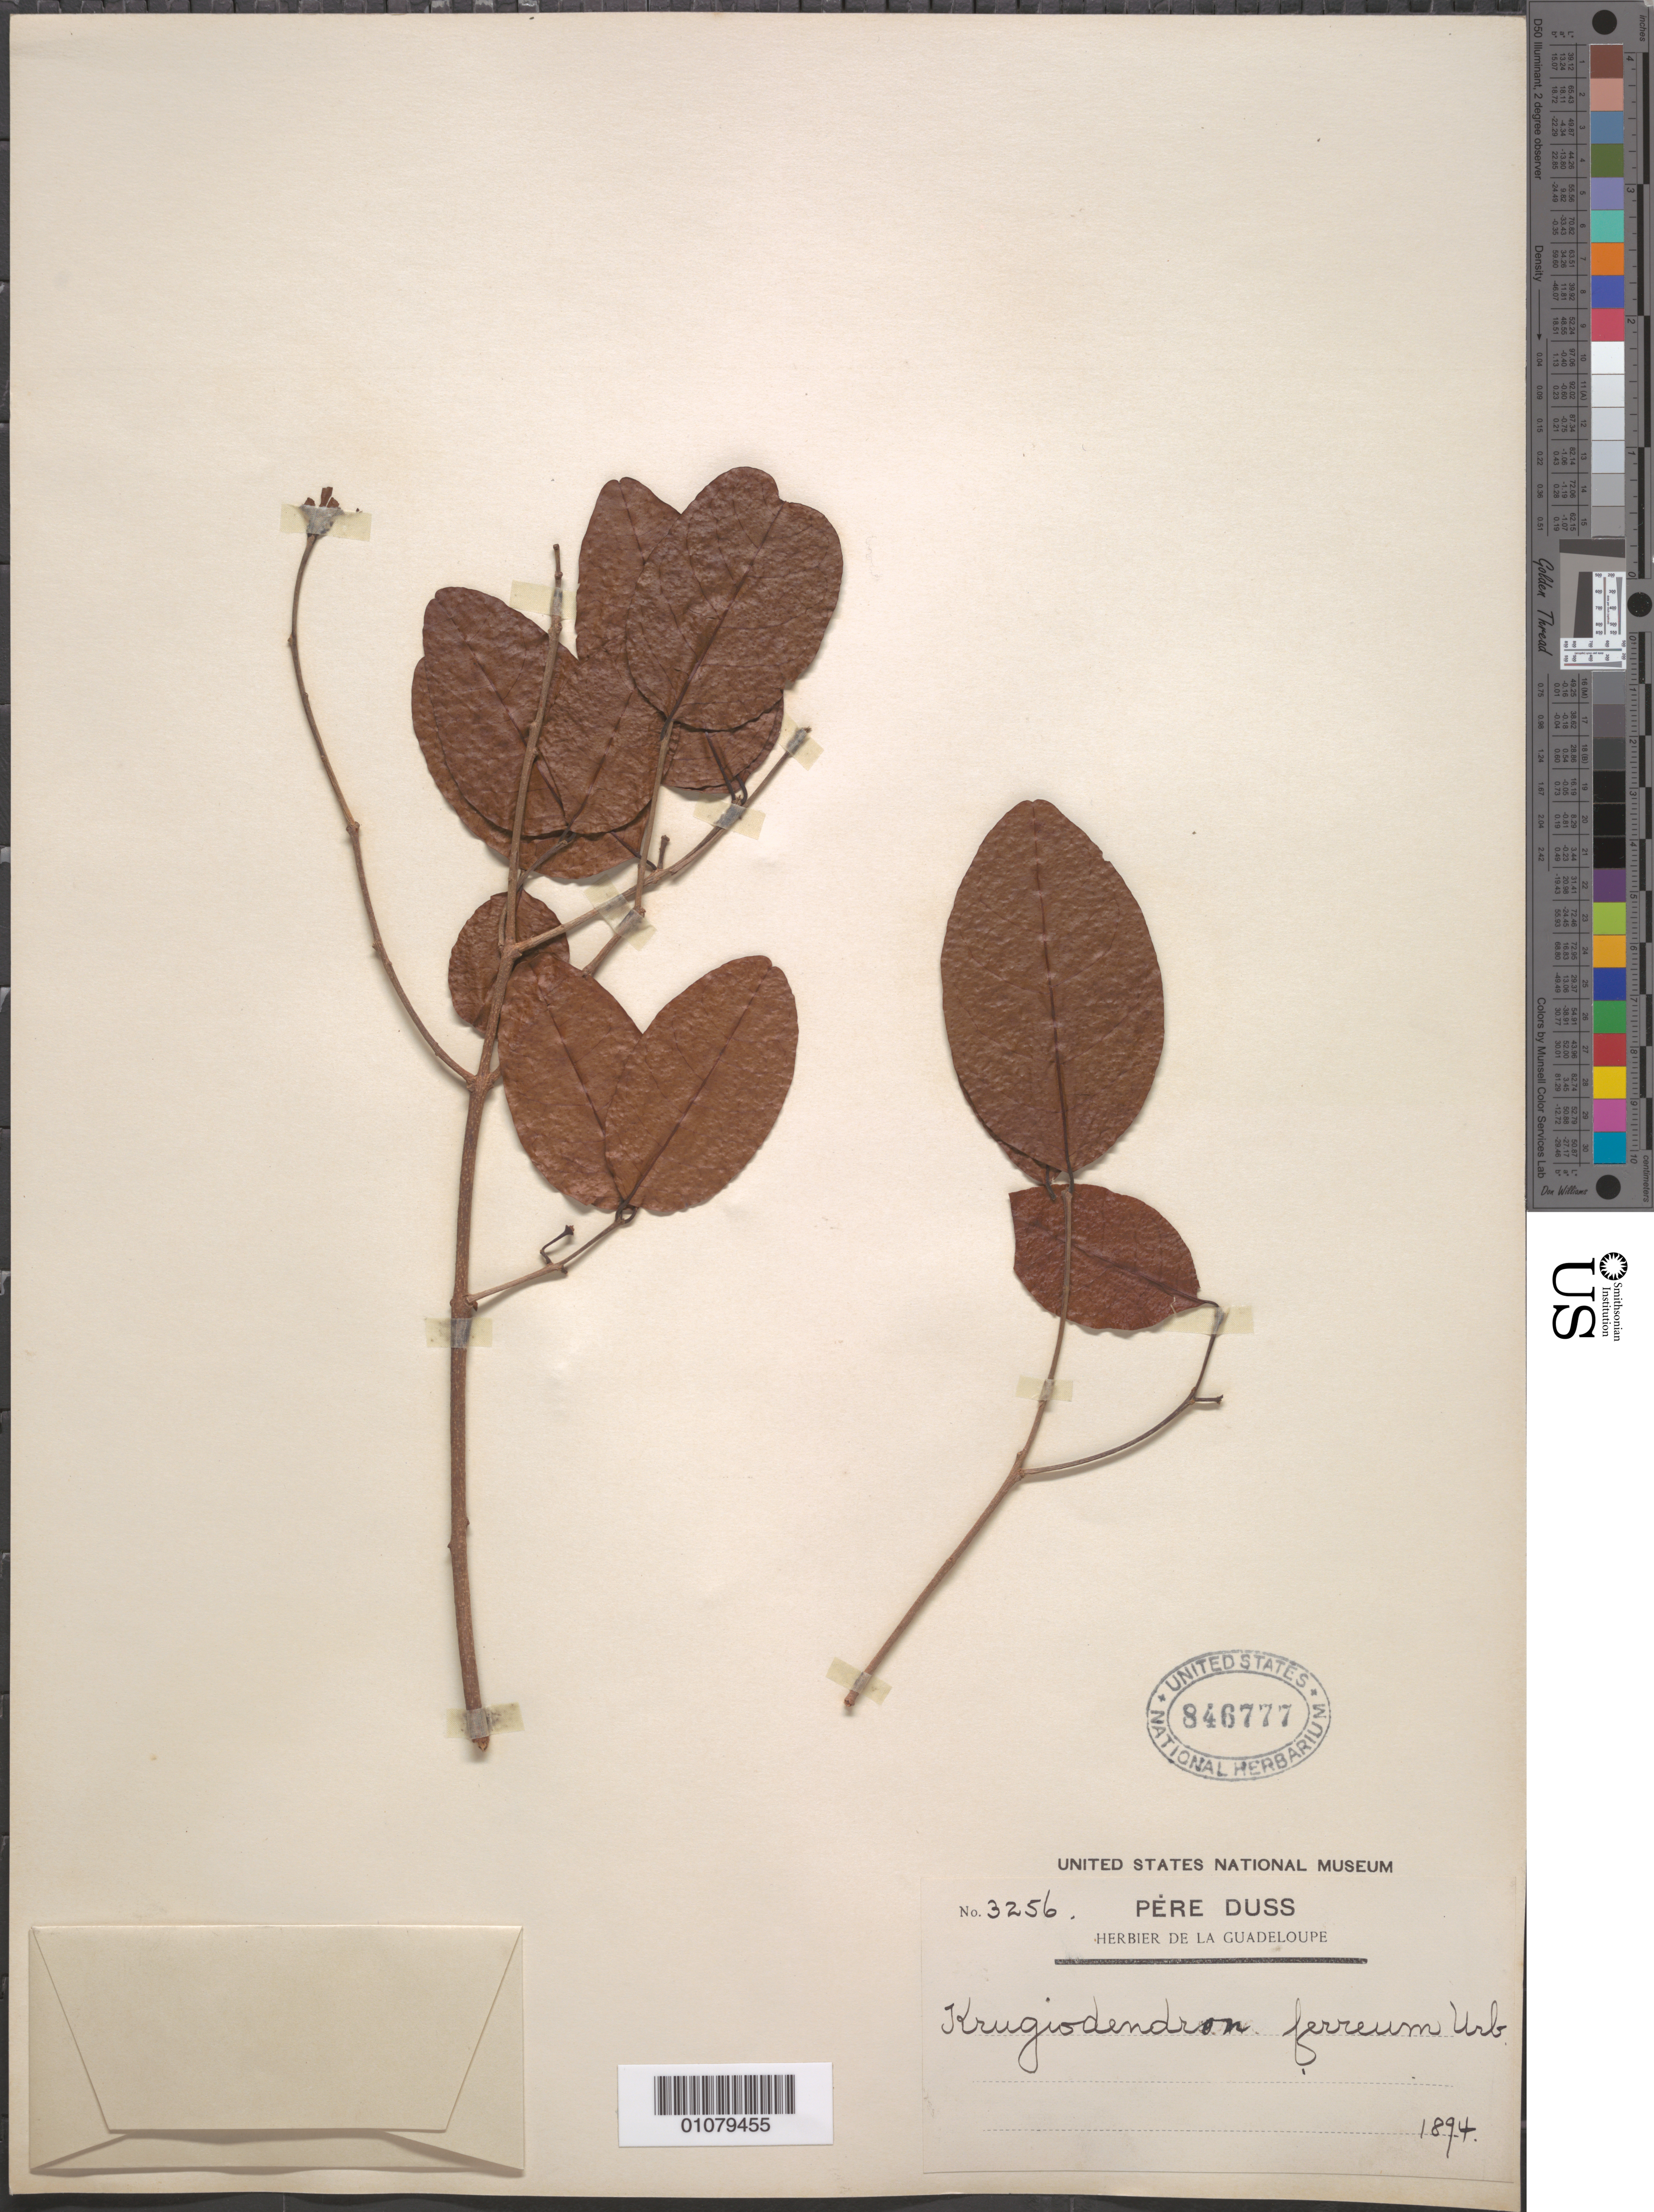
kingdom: Plantae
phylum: Tracheophyta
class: Magnoliopsida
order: Rosales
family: Rhamnaceae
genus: Krugiodendron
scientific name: Krugiodendron ferreum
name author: (Vahl) Urb.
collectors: Père Duss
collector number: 3256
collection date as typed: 1894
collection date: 1894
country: Guadeloupe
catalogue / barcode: US 846777